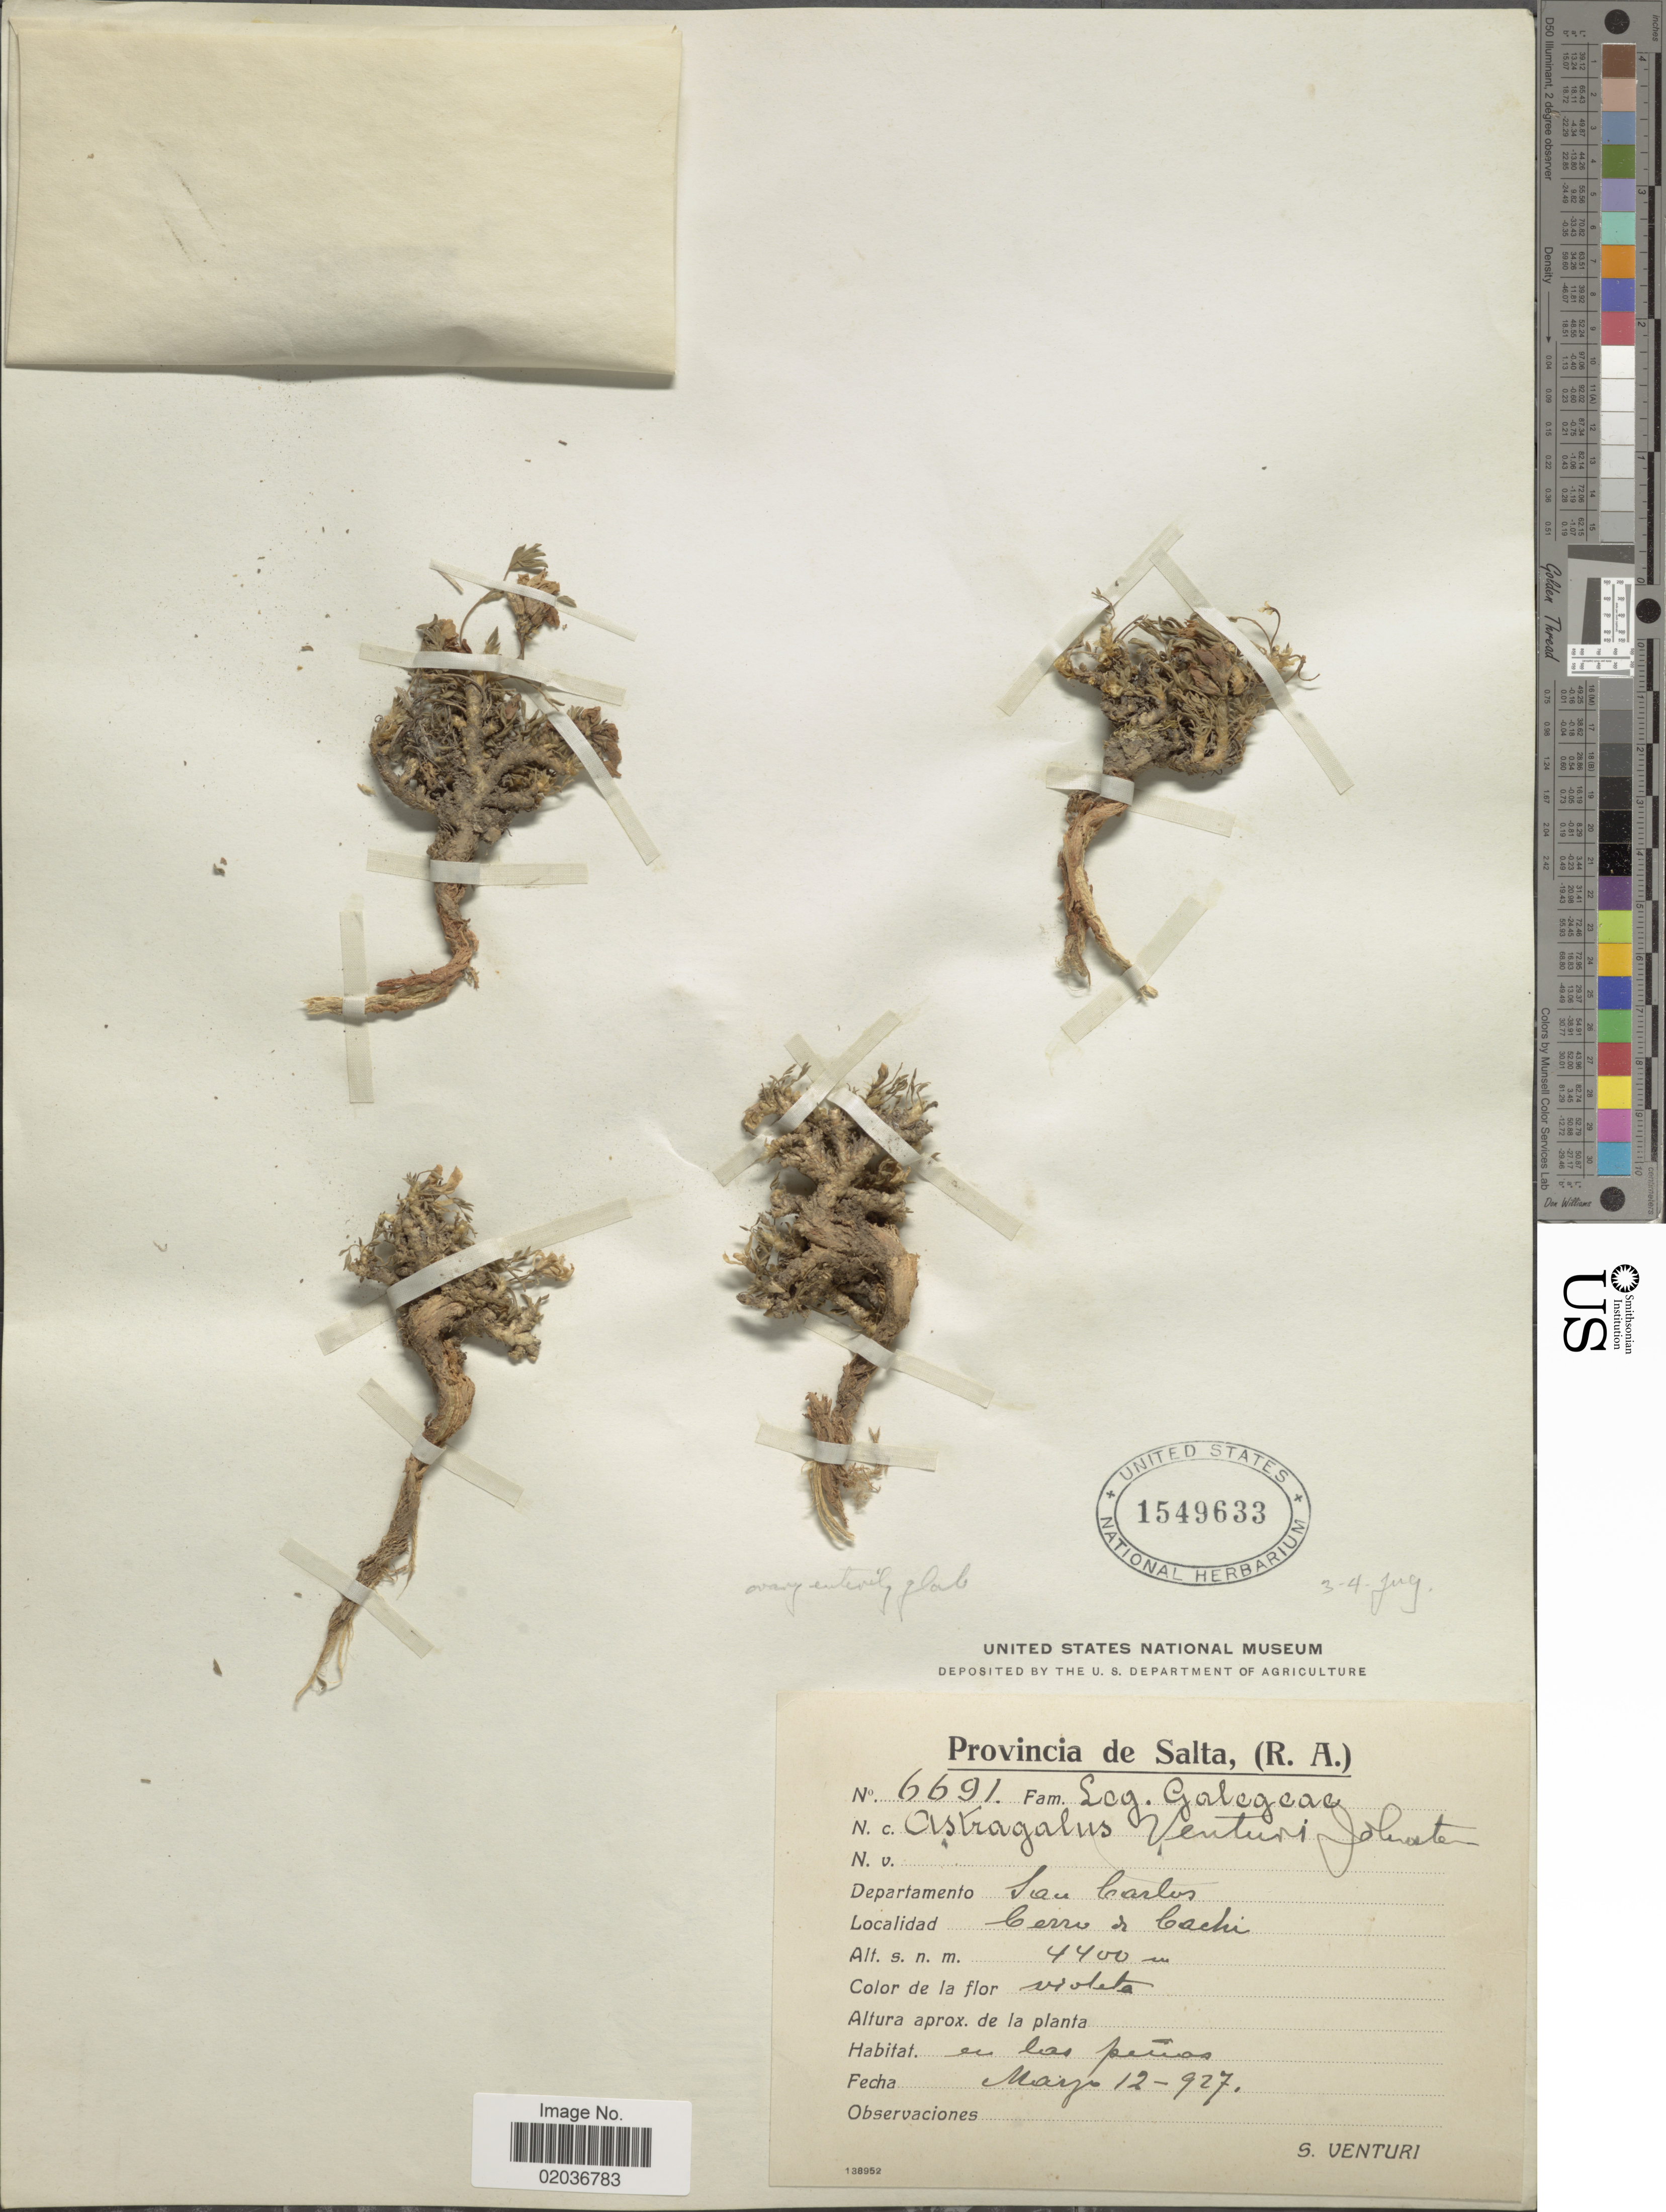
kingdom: Plantae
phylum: Tracheophyta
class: Magnoliopsida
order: Fabales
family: Fabaceae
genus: Astragalus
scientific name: Astragalus venturii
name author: I.M. Johnst.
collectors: S. Venturi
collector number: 6691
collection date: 1927-03-12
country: Argentina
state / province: Salta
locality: (R.A.) Departamento San Carlos, Cerro de Cachi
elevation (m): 4400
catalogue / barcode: US 1549633